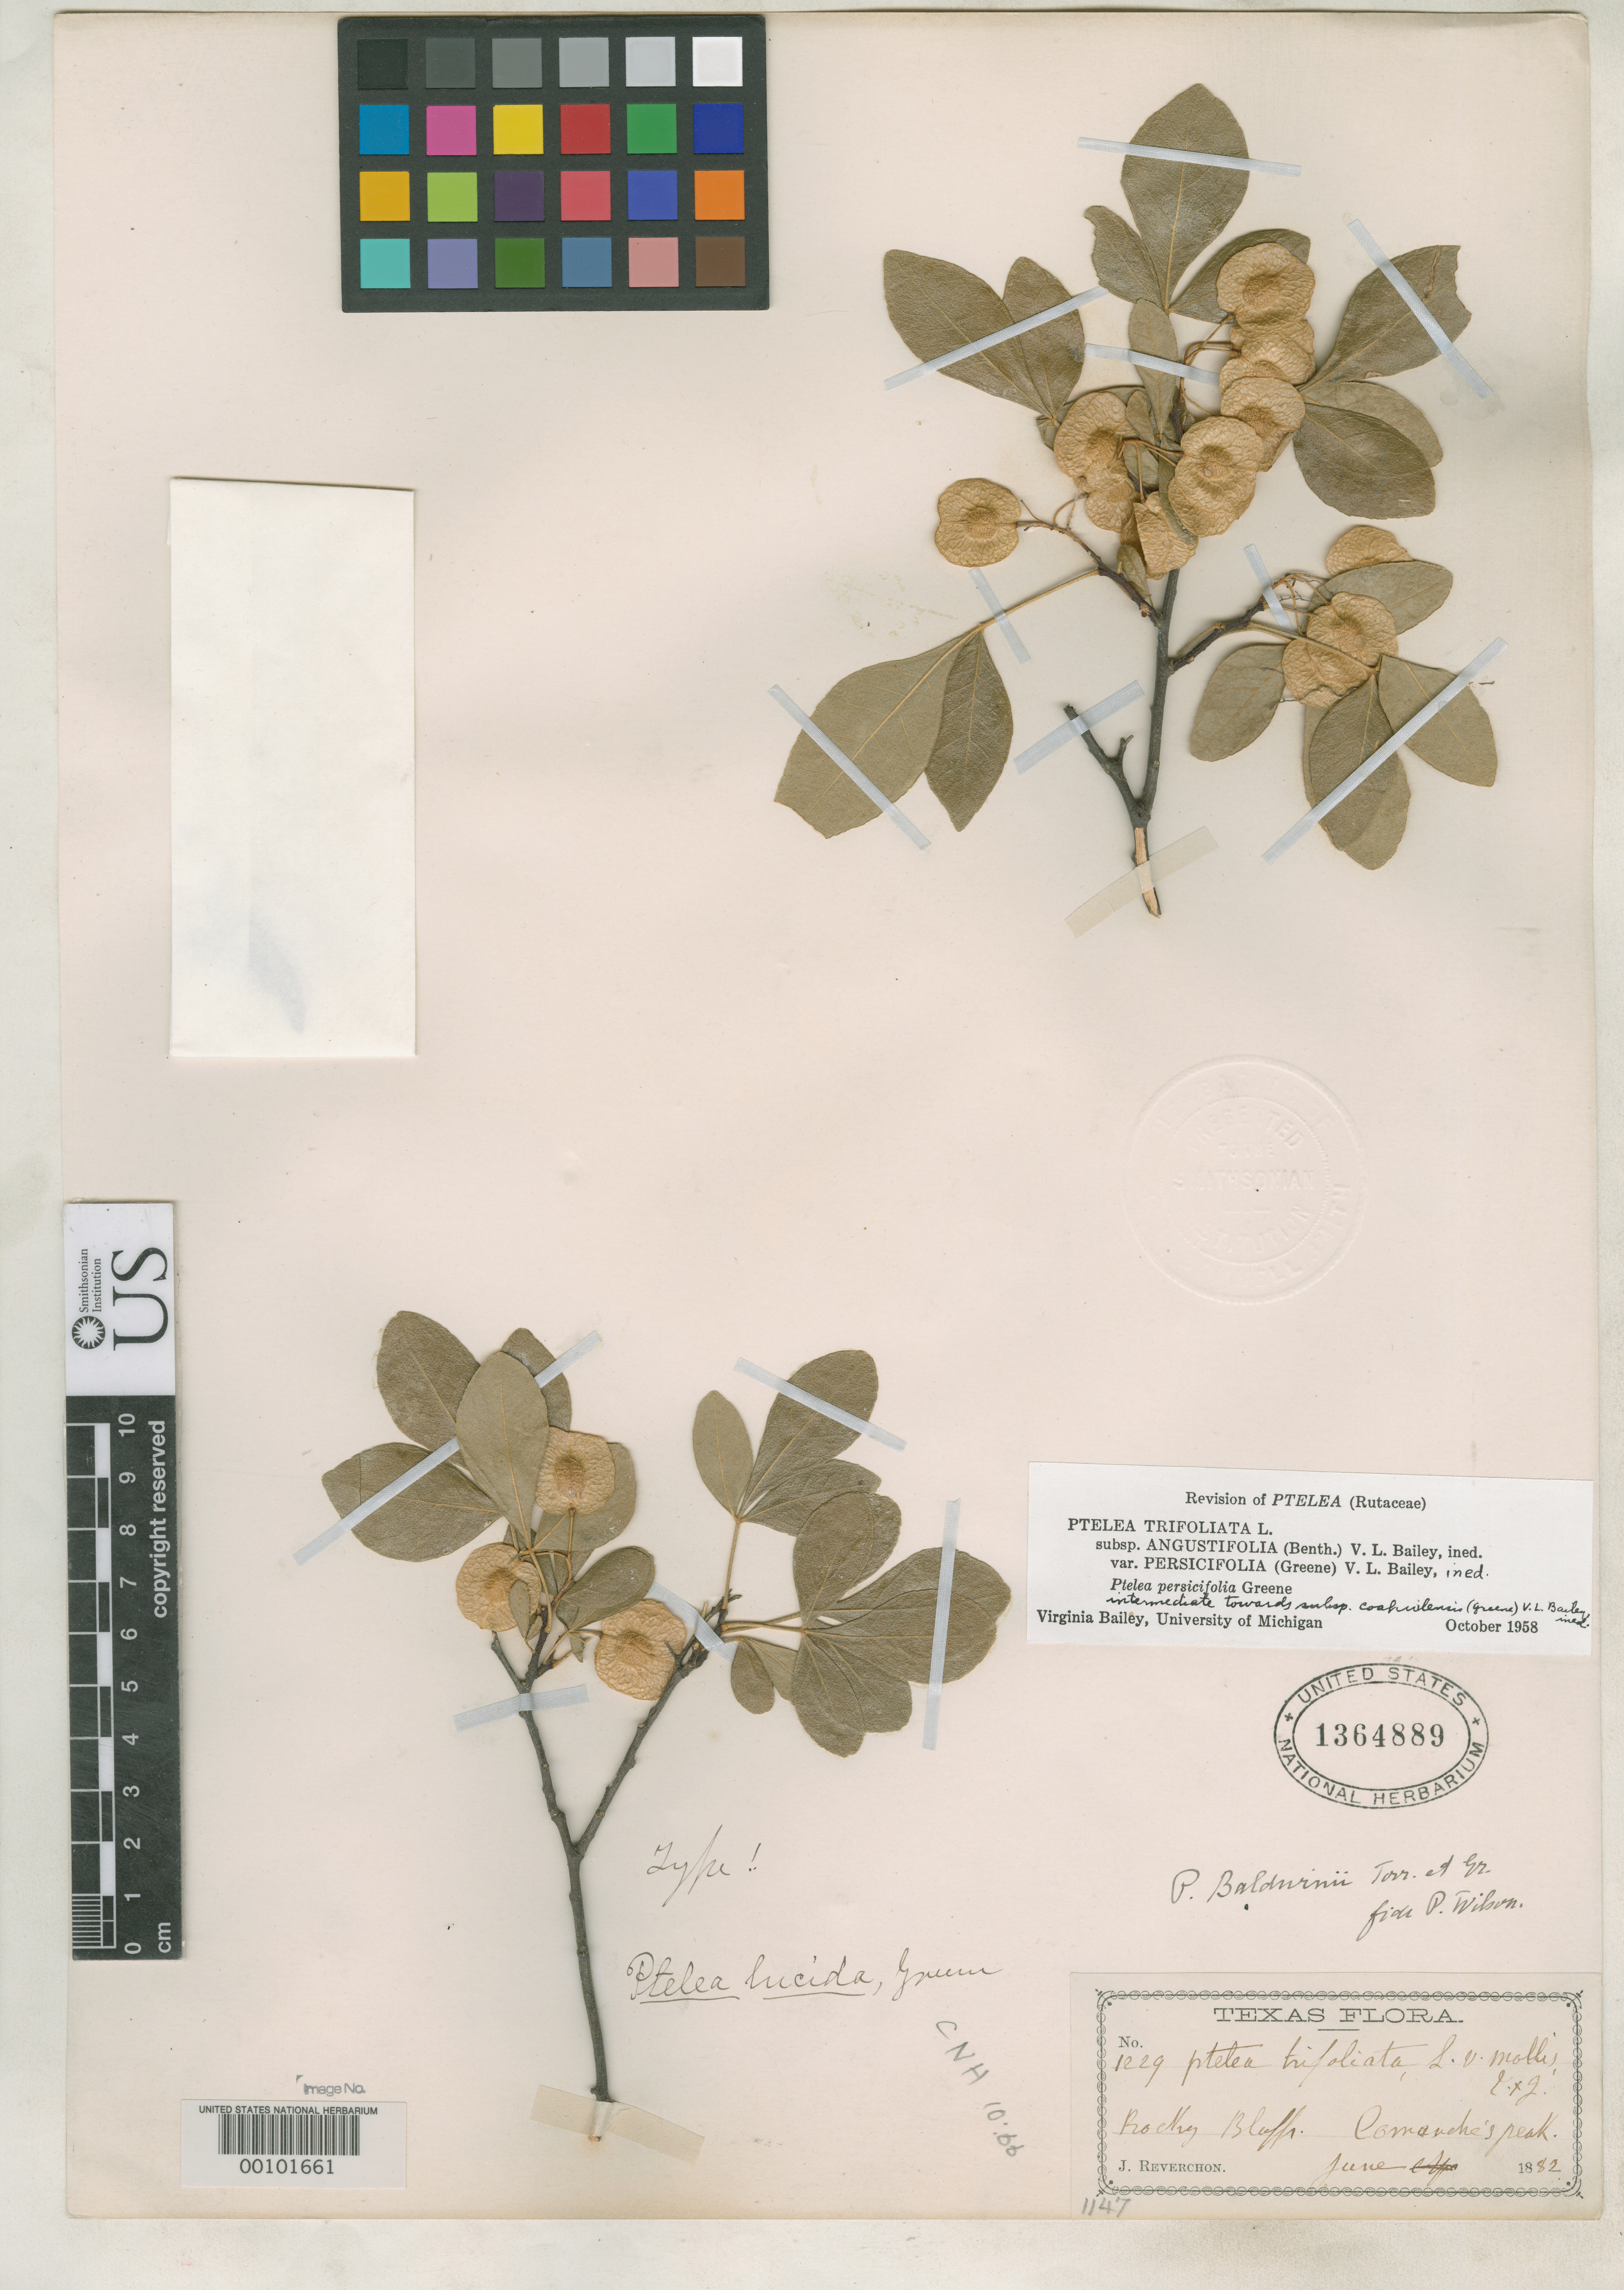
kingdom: Plantae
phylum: Tracheophyta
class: Magnoliopsida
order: Sapindales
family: Rutaceae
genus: Ptelea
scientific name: Ptelea lucida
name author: Greene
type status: Holotype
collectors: J. Reverchon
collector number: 1229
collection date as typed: Jun 1882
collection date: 1882-06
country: United States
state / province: Texas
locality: Comanches's Peak.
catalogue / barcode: US 1364889